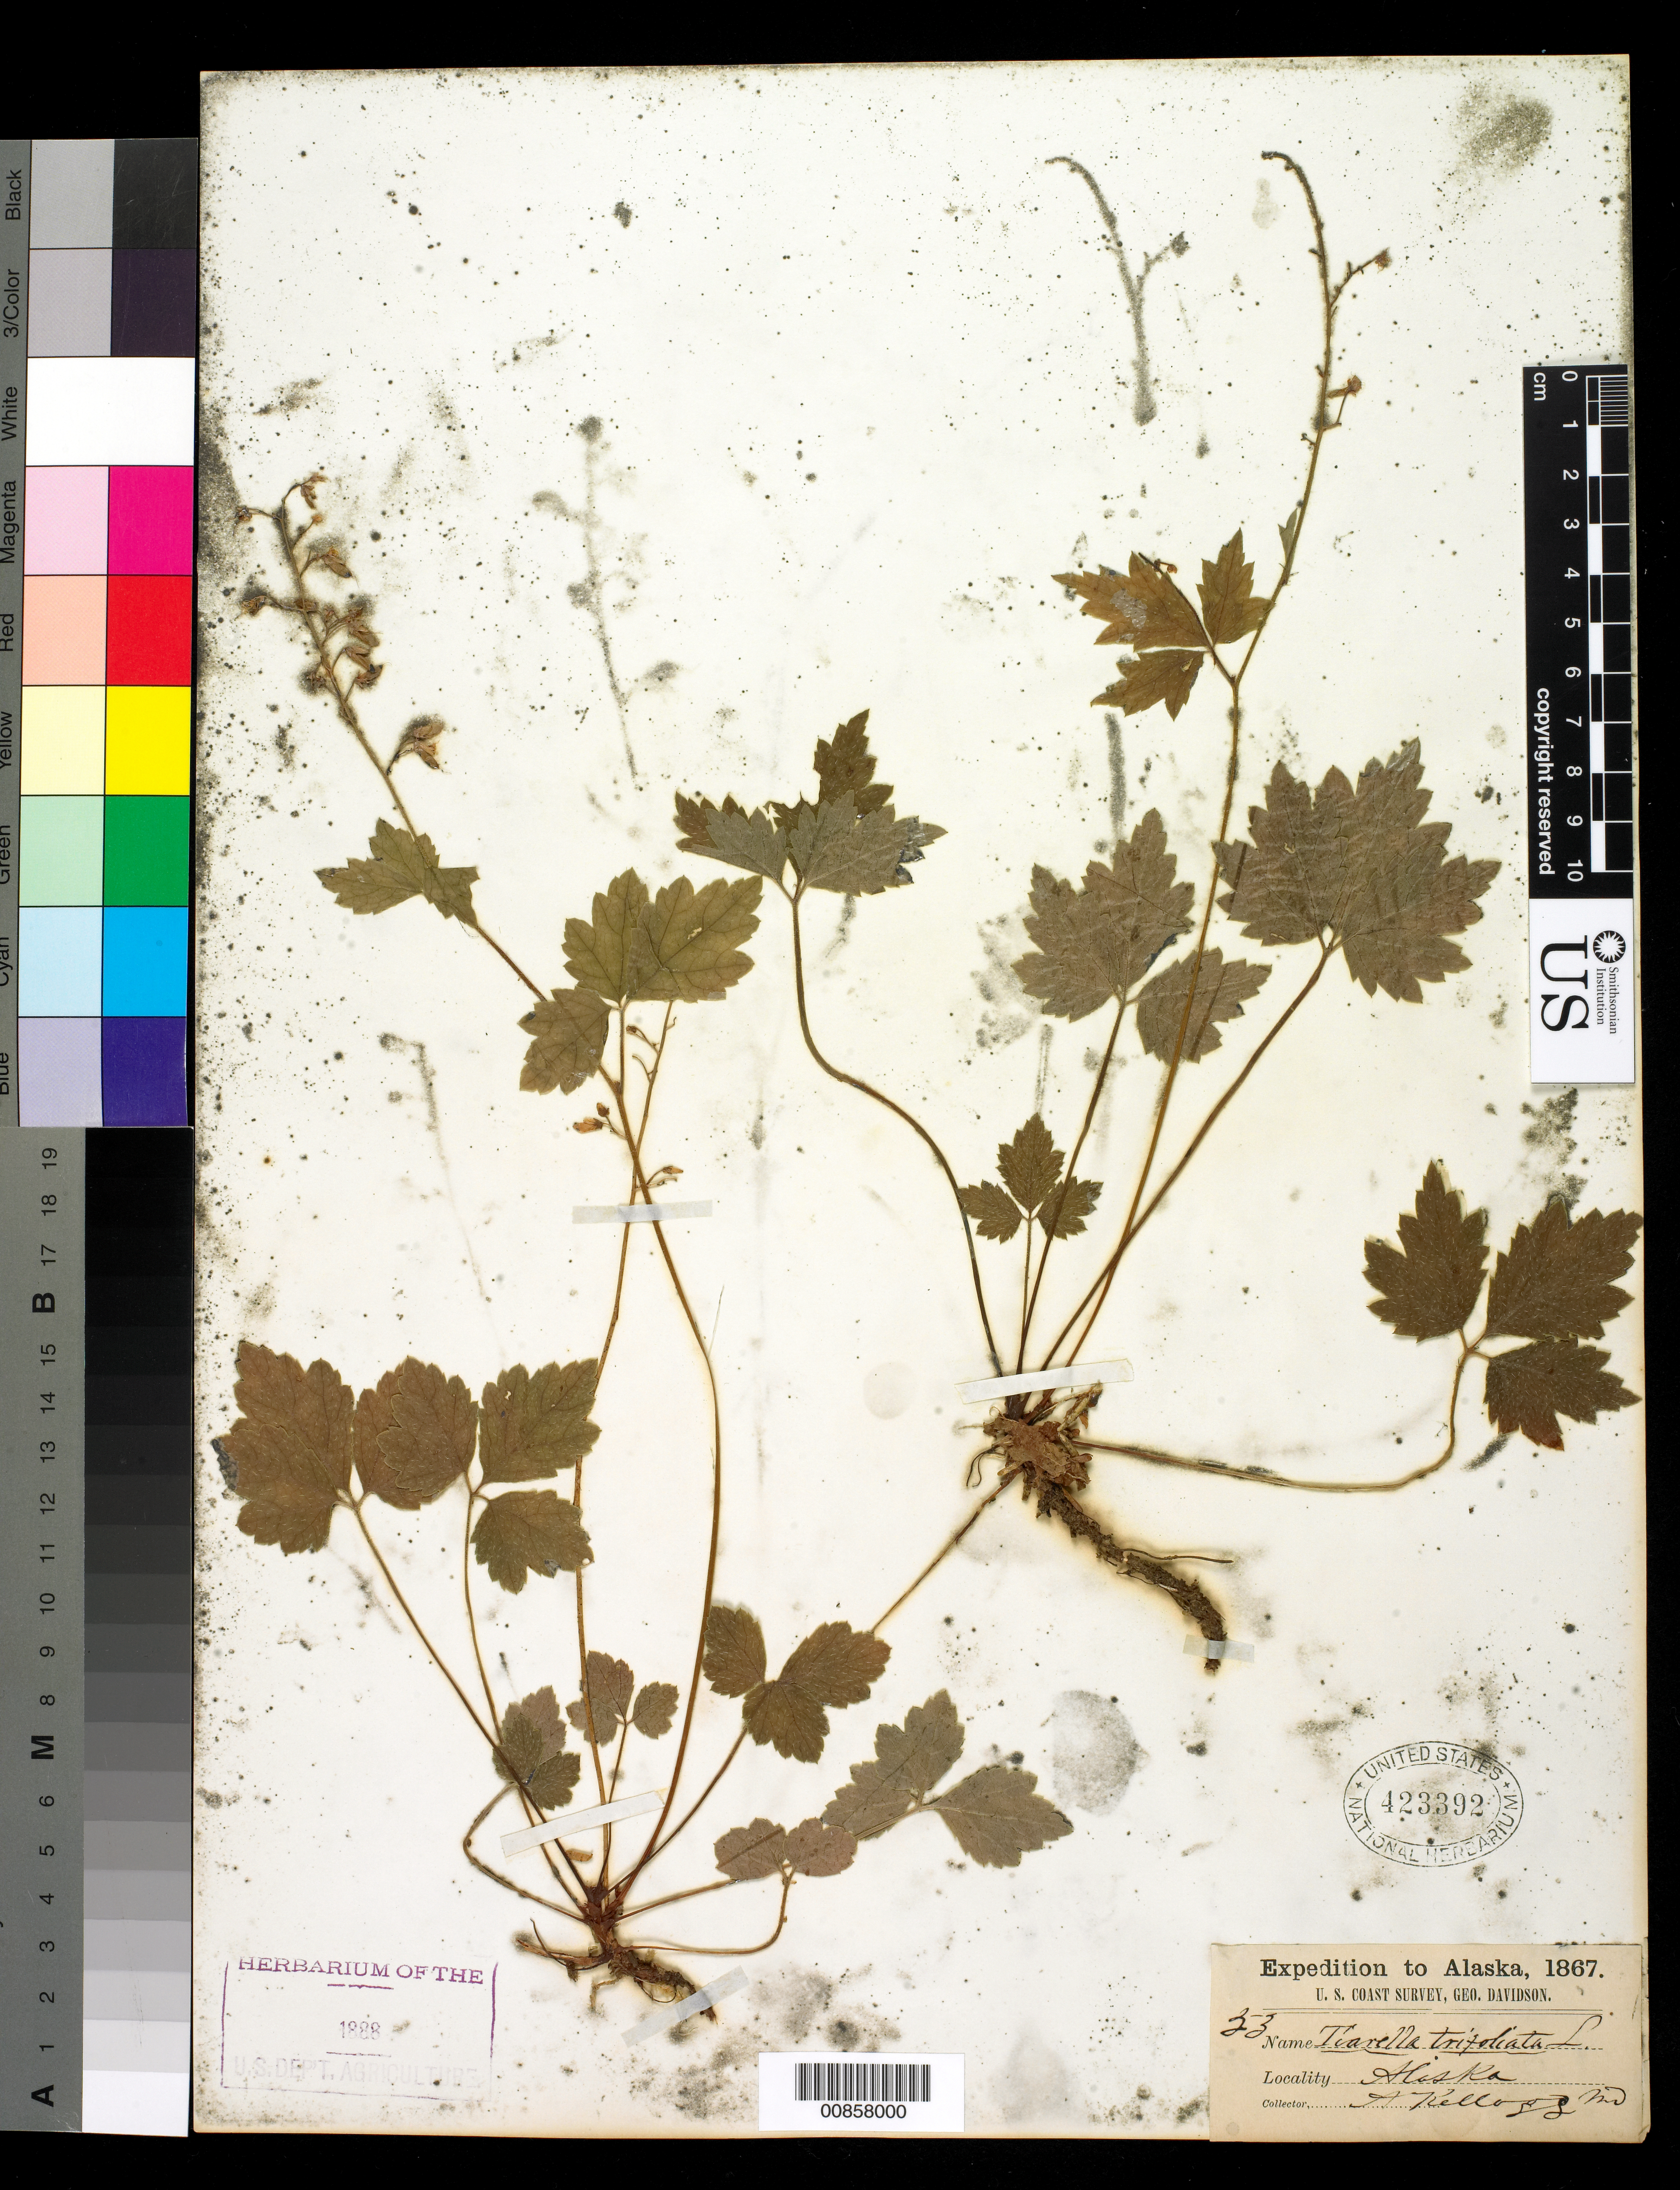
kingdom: Plantae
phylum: Tracheophyta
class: Magnoliopsida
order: Saxifragales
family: Saxifragaceae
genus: Tiarella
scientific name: Tiarella trifoliata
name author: L.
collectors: A. Kellogg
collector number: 53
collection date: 1867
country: United States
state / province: Alaska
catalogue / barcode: US 423392